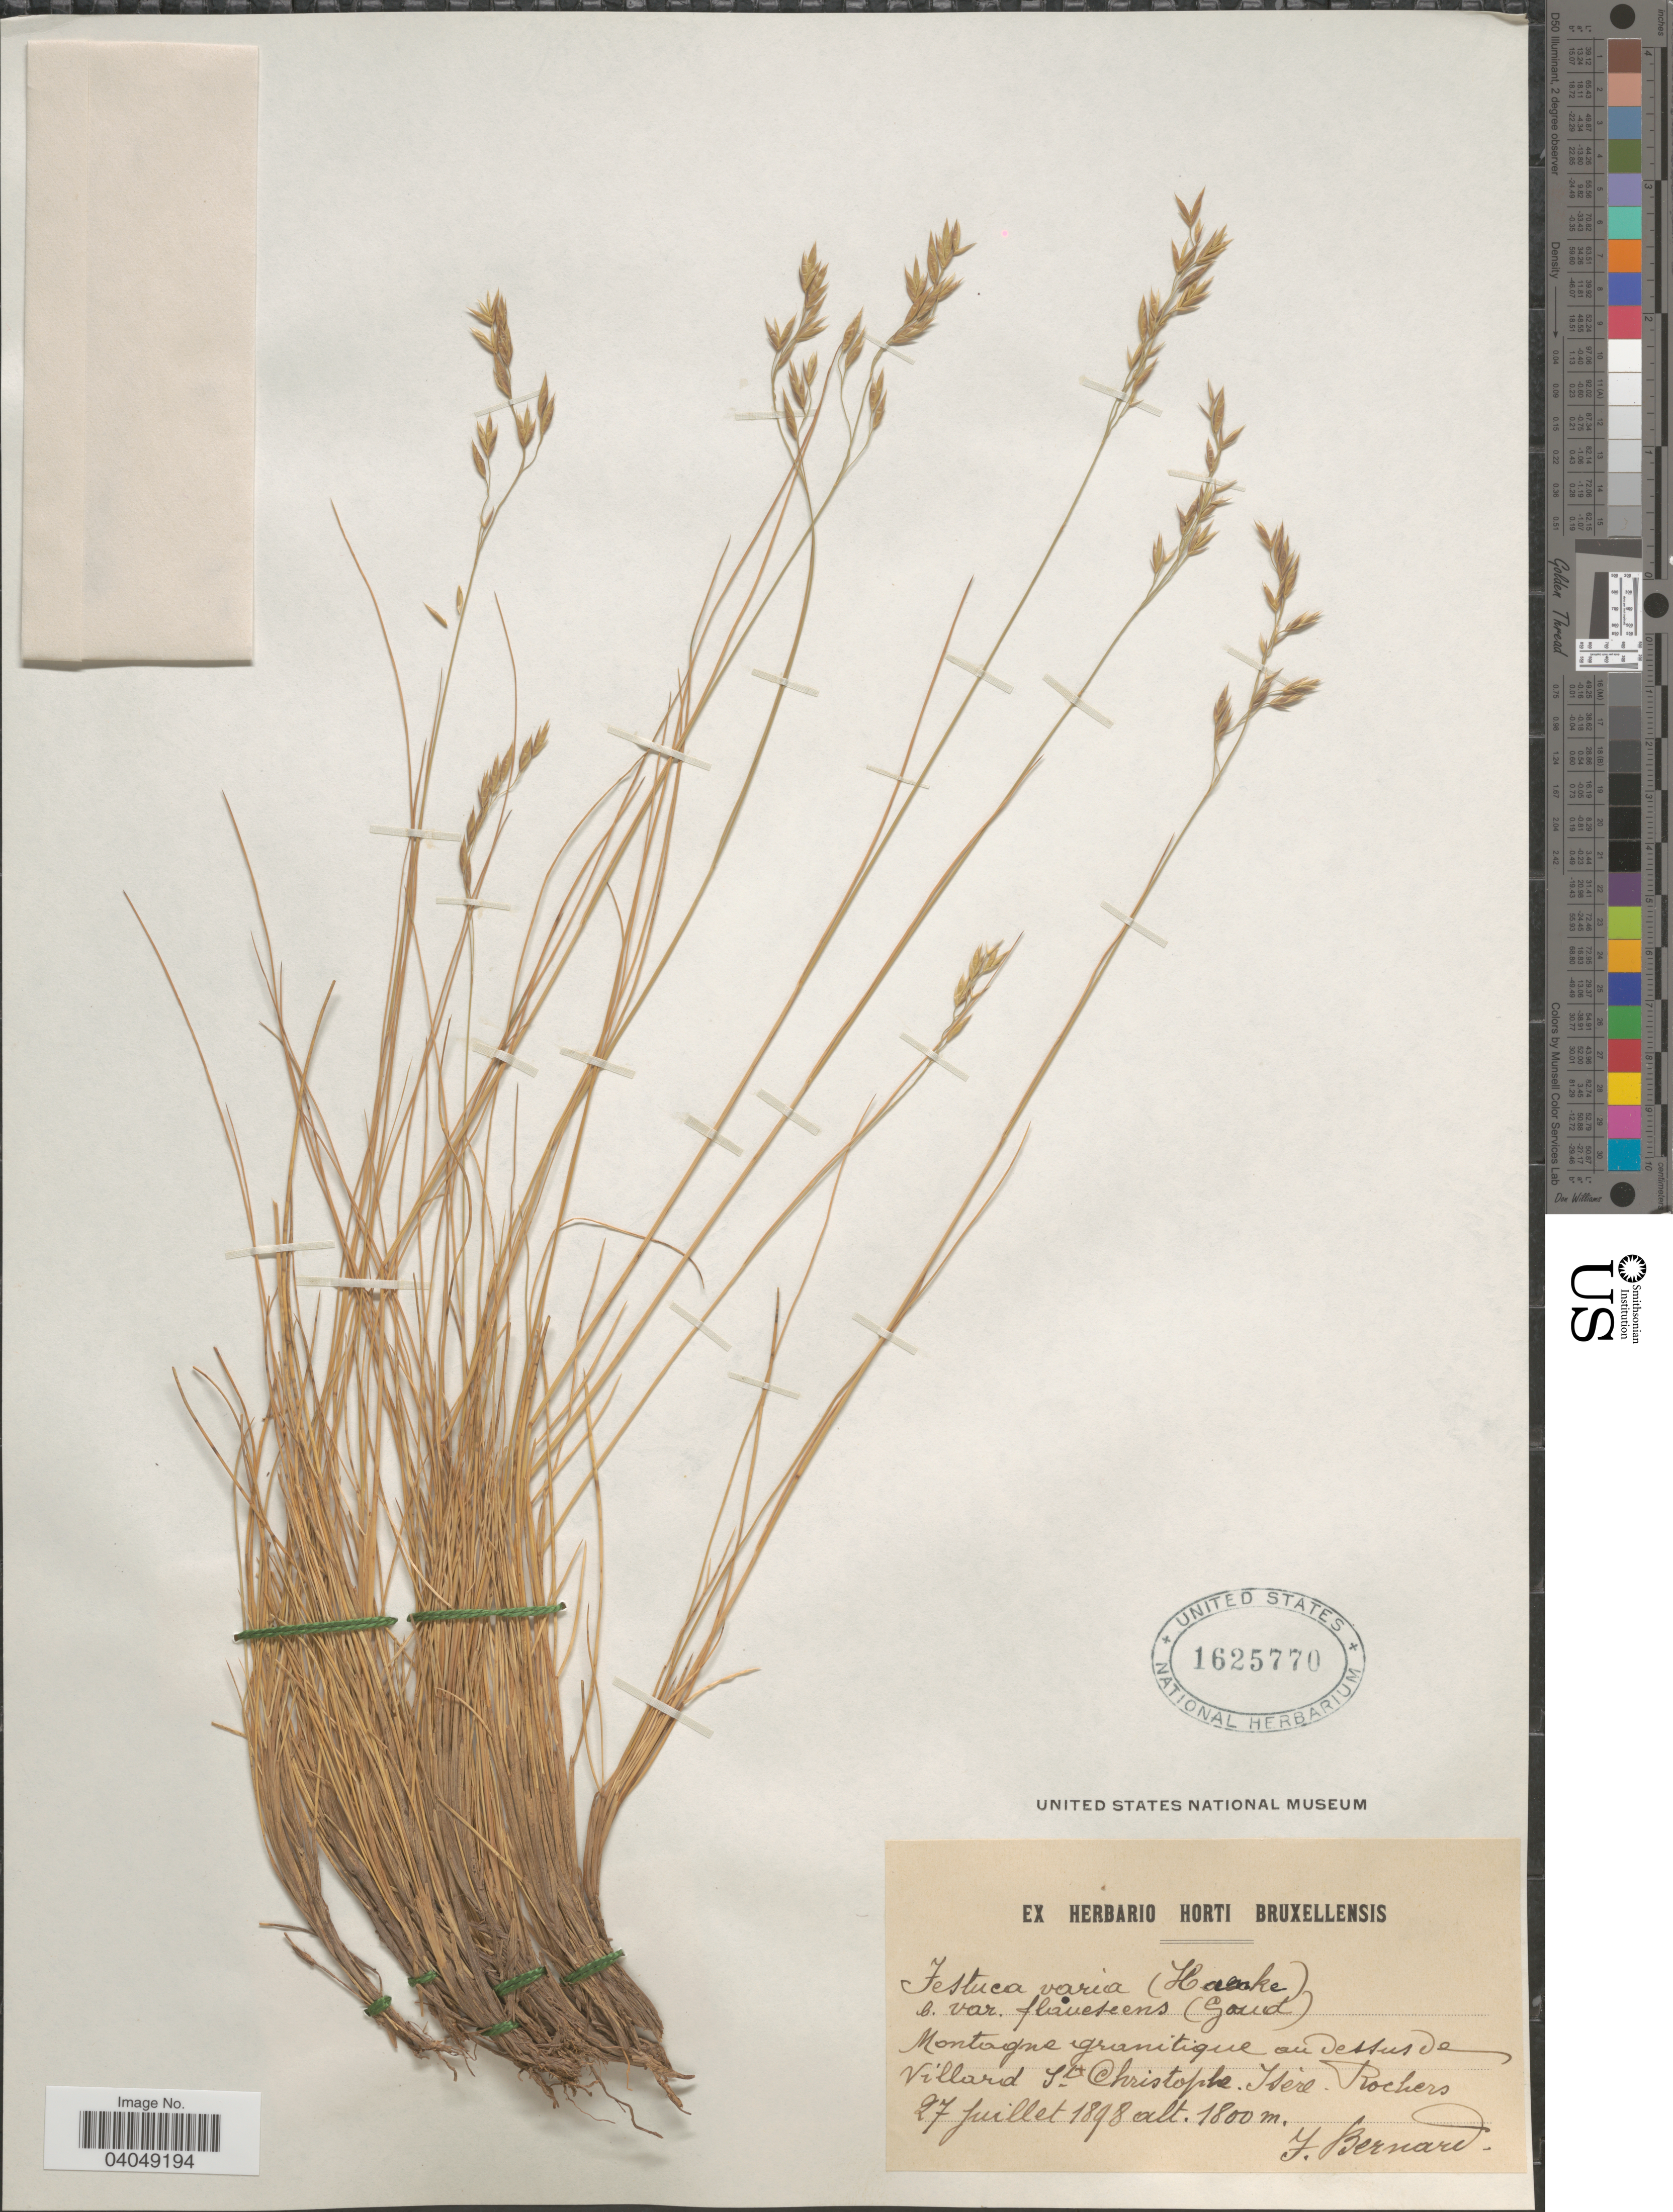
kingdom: Plantae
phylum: Tracheophyta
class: Liliopsida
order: Poales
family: Poaceae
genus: Festuca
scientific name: Festuca flavescens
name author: Bell.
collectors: F. Bernard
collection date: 1898-07-27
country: France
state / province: Auvergne-Rhône-Alpes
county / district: Isère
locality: Montagne granitique au dessus de Villard St. Christophe. Isere. Rochers.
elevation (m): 1800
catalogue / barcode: US 1625770